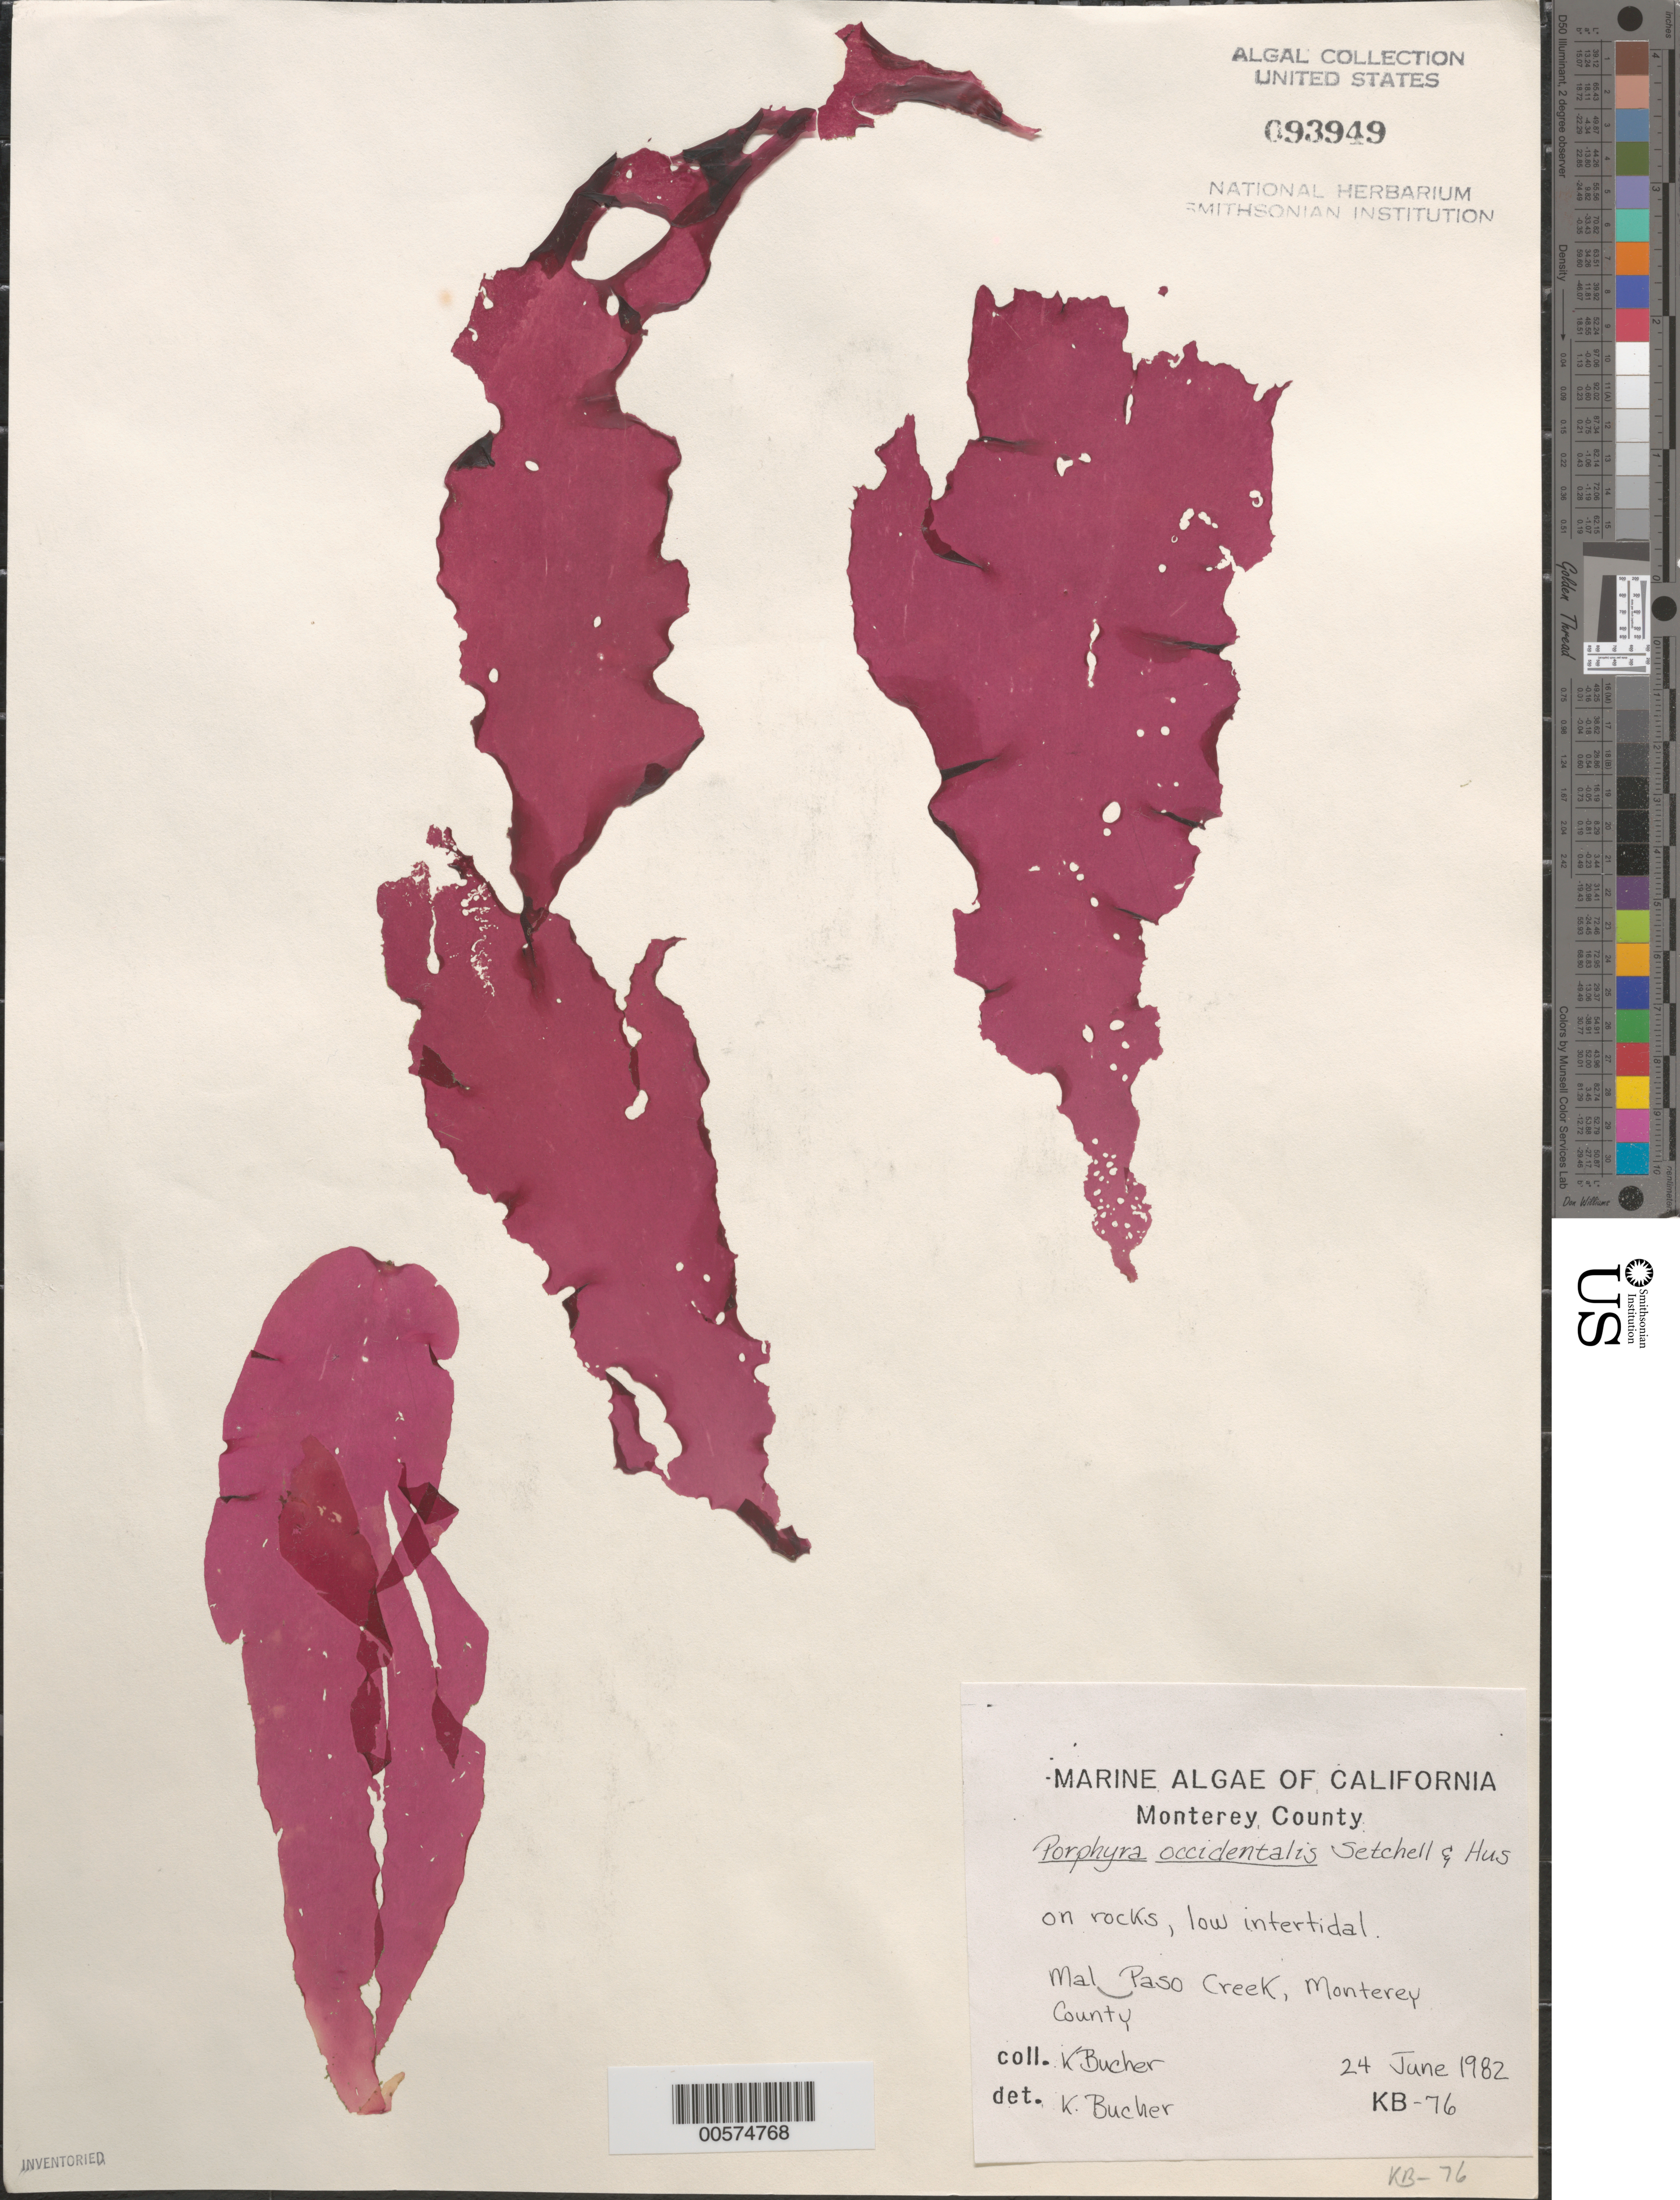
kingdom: Plantae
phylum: Rhodophyta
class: Bangiophyceae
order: Bangiales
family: Bangiaceae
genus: Porphyra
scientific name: Porphyra occidentalis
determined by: Bucher, Katina E.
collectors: K. E. Bucher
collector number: KB-76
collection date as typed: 24 Jun 1982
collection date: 1982-06-24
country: United States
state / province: California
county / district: Monterey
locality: Malpaso Creek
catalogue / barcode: US 93949